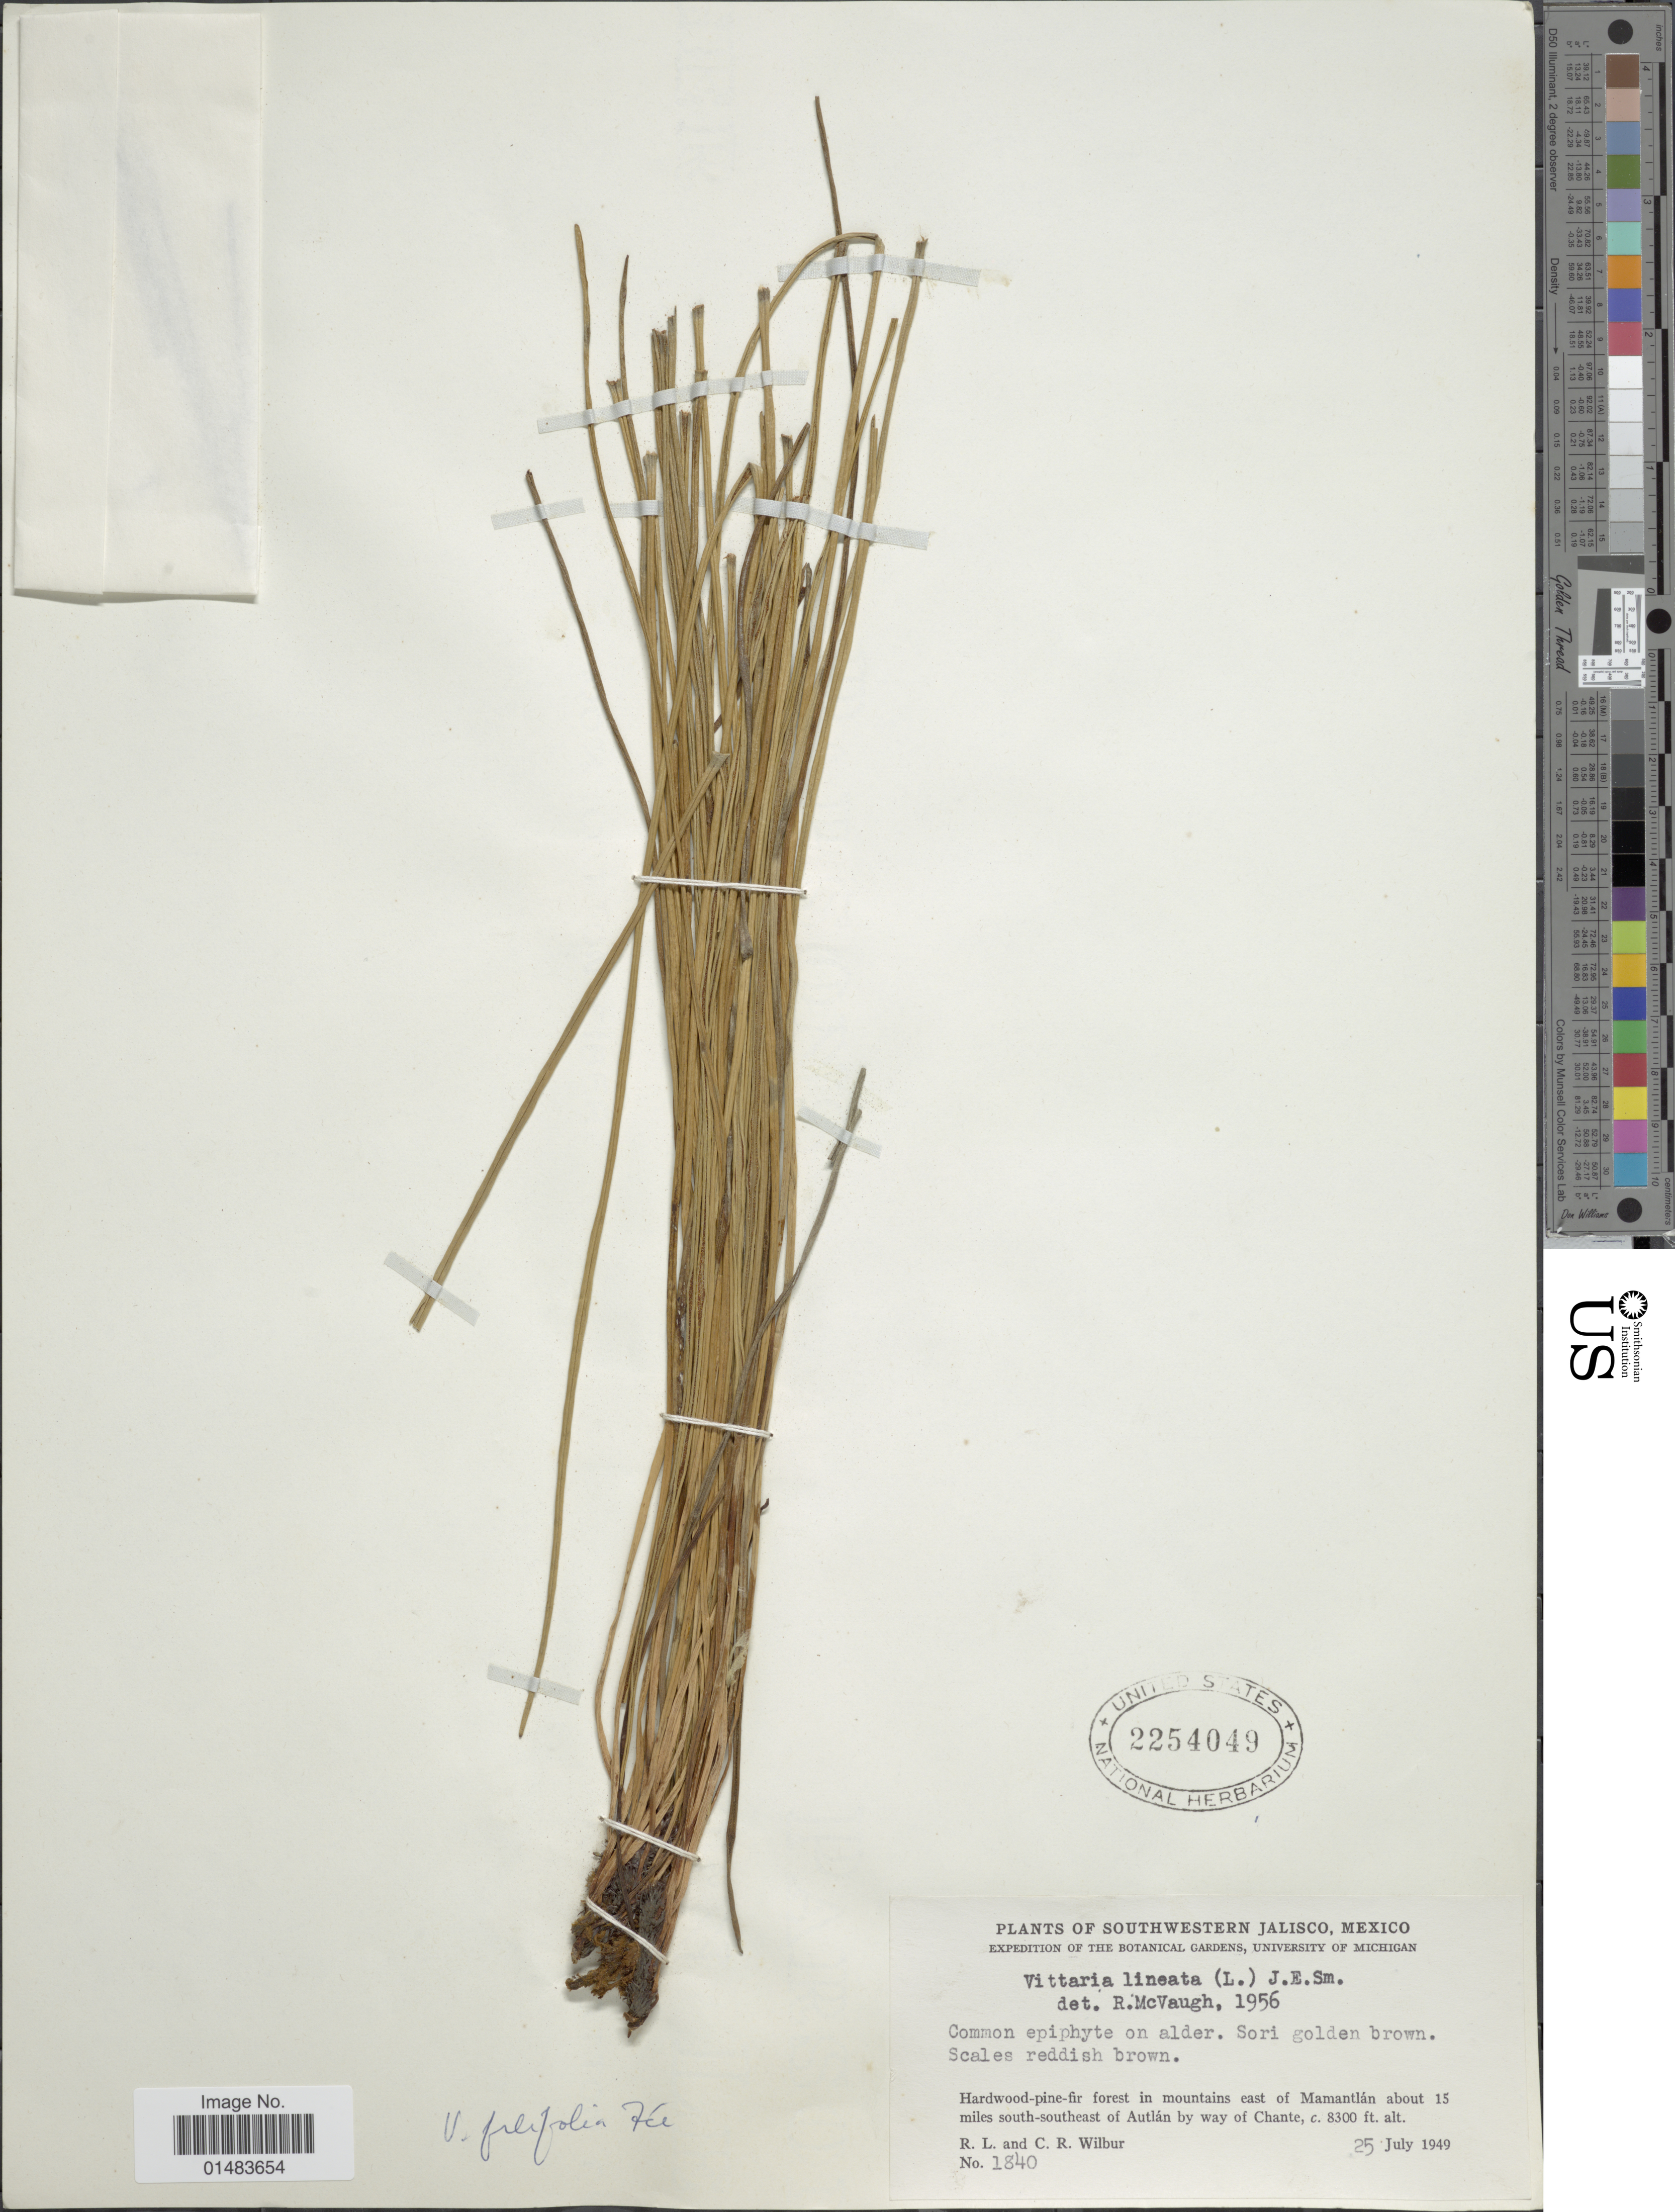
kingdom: Plantae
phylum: Tracheophyta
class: Polypodiopsida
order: Polypodiales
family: Pteridaceae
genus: Vittaria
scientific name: Vittaria graminifolia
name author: Kaulf.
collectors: R. L. Wilbur & C. Wilbur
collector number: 1840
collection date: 1949-07-25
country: Mexico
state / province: Jalisco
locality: Southwestern Jalisco, Hardwood-pine-fir forest in mountains east of Mamatlan about 15 miles south-southeast of Autlan by way of Chante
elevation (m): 2530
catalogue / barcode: US 2254049